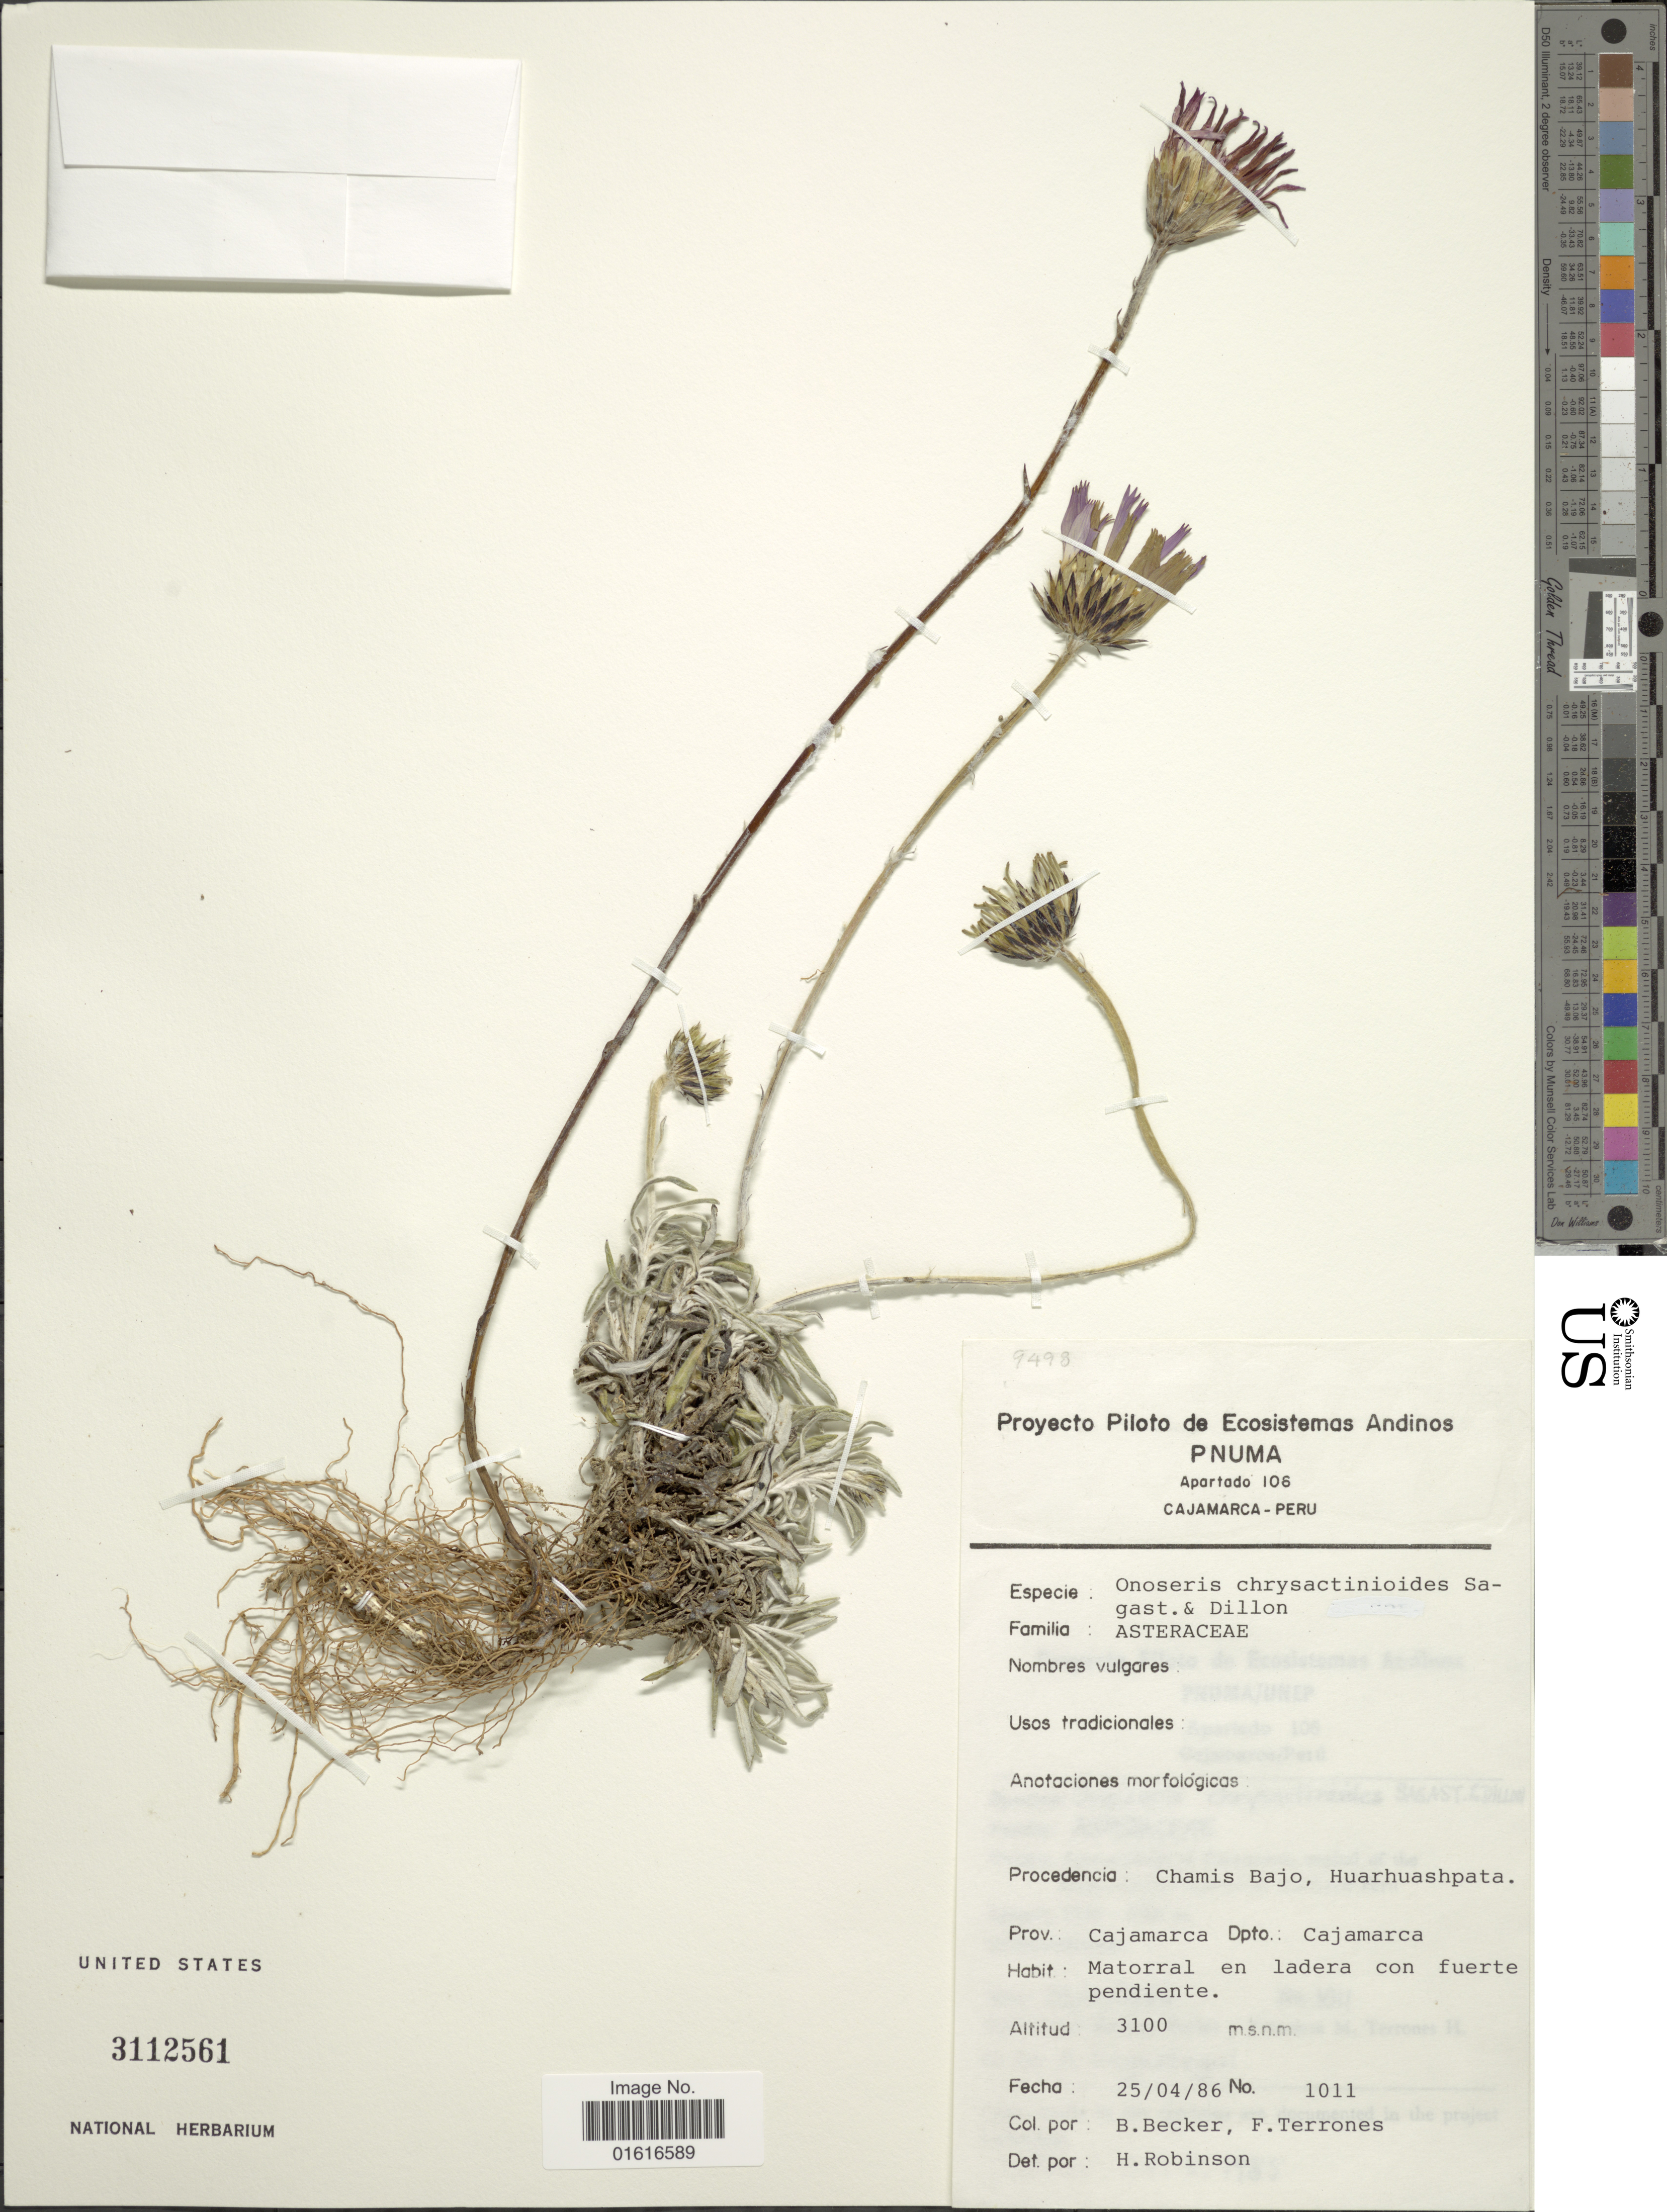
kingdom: Plantae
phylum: Tracheophyta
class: Magnoliopsida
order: Asterales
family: Asteraceae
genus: Onoseris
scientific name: Onoseris chrysactinoides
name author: Sagást. & M.O. Dillon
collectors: B. Becker & F. Terrones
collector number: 1011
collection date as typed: Transcribed d/m/y: 25/4/86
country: Peru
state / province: Cajamarca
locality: Procedencia: Chamis Bajo, Huarhuashpata, Dpto. Cajamraca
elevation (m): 3100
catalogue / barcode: US 3112561